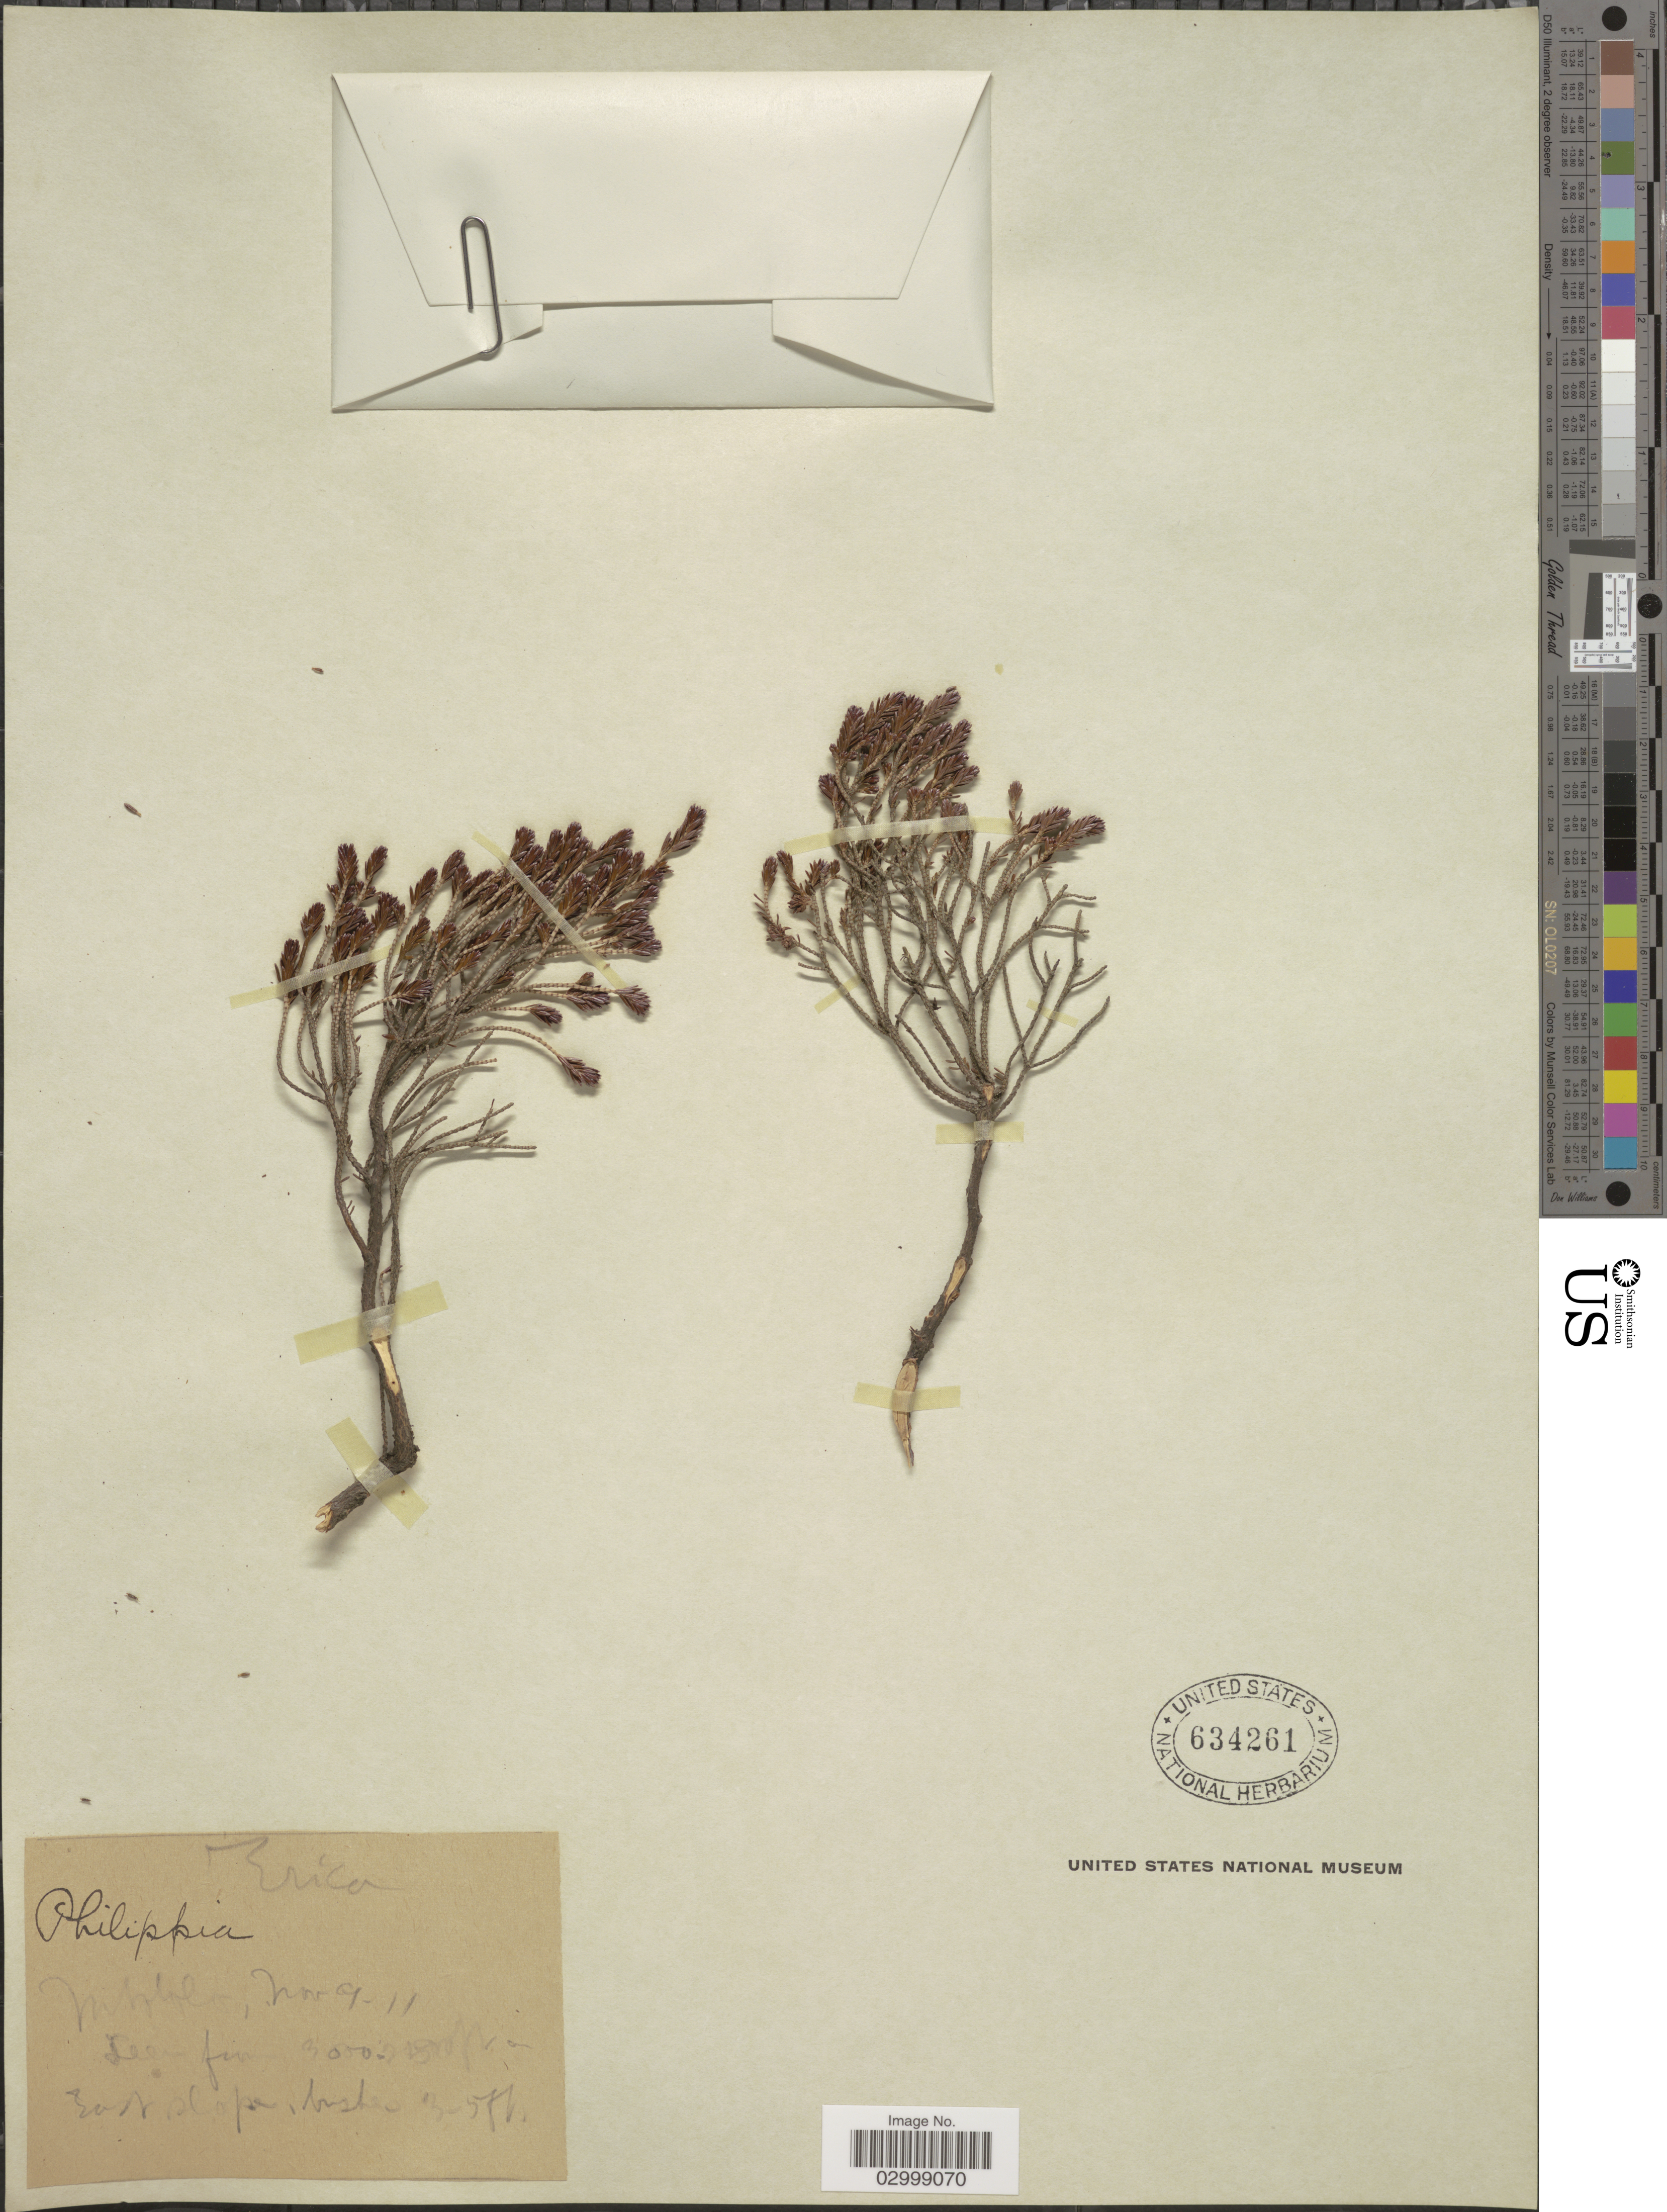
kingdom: Plantae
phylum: Tracheophyta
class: Magnoliopsida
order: Ericales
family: Ericaceae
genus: Philippia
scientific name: Philippia sp.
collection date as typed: Transcribed d/m/y: 9/11/11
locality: East Slope, Erica.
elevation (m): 914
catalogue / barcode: US 634261